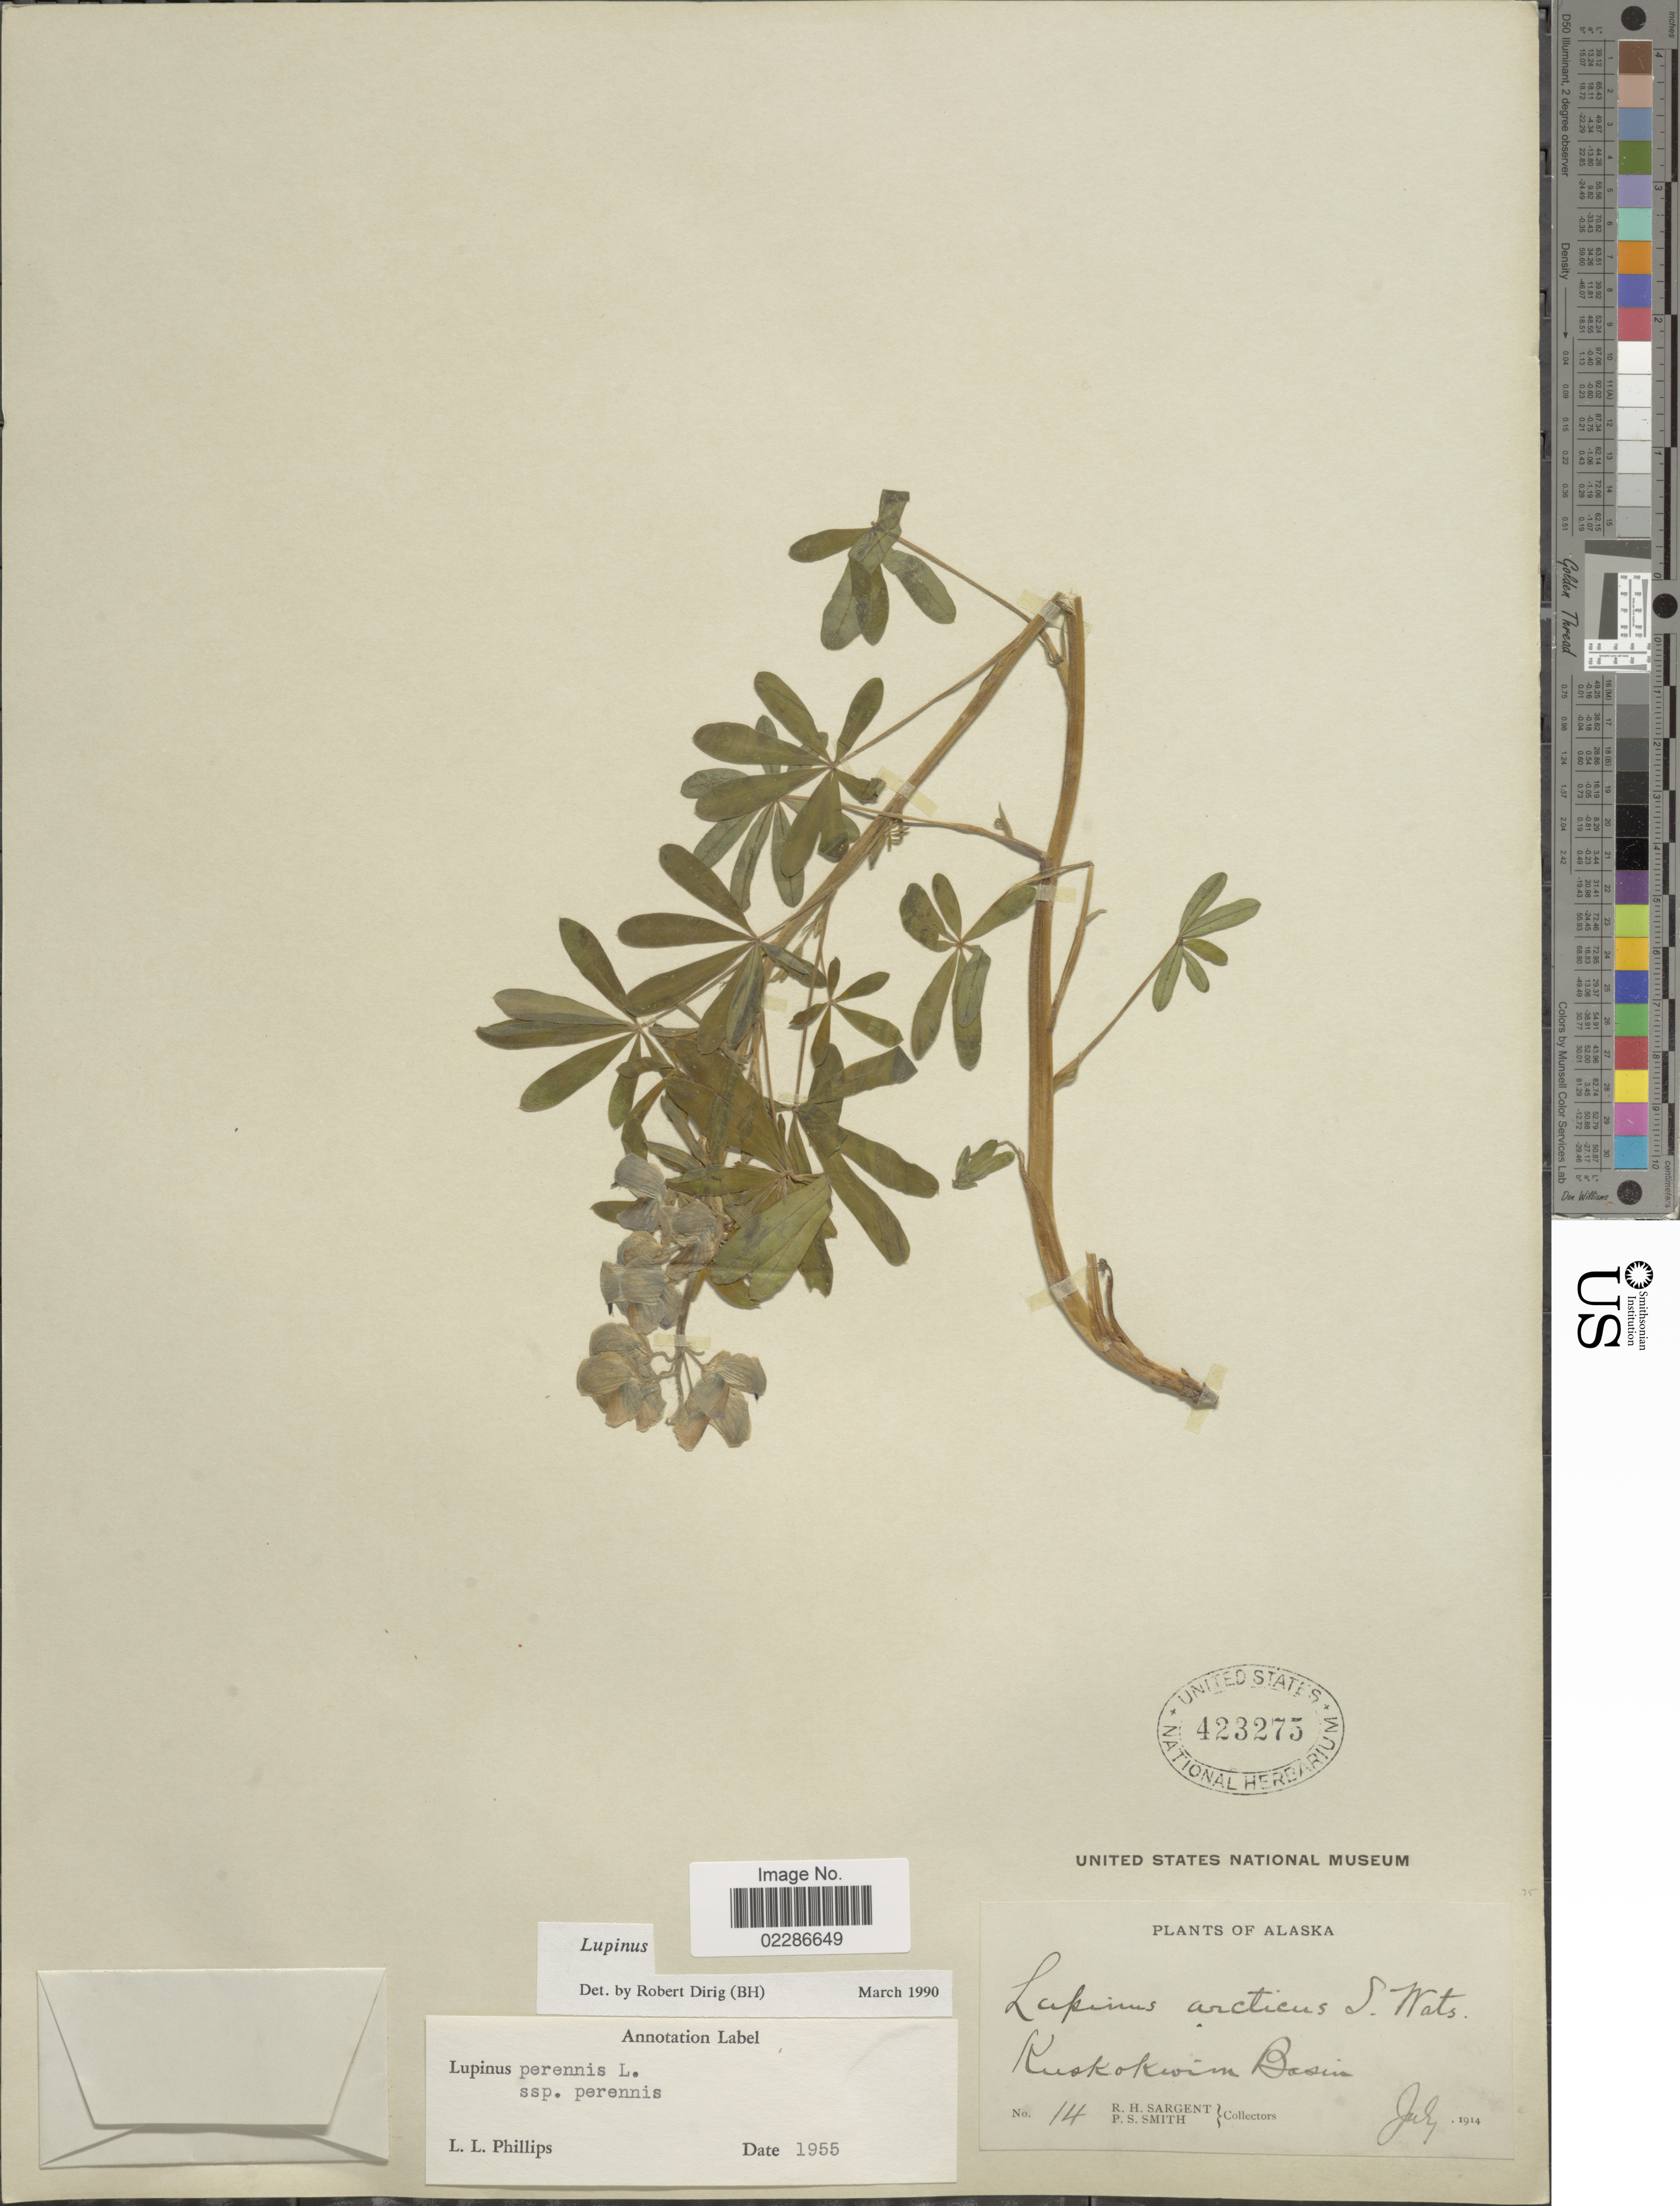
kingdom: Plantae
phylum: Tracheophyta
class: Magnoliopsida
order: Fabales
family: Fabaceae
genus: Lupinus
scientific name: Lupinus perennis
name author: L.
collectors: R. Sargent & P. Smith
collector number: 14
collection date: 1914-07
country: United States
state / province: Alaska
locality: Kuskokwim Basin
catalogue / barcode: US 423275